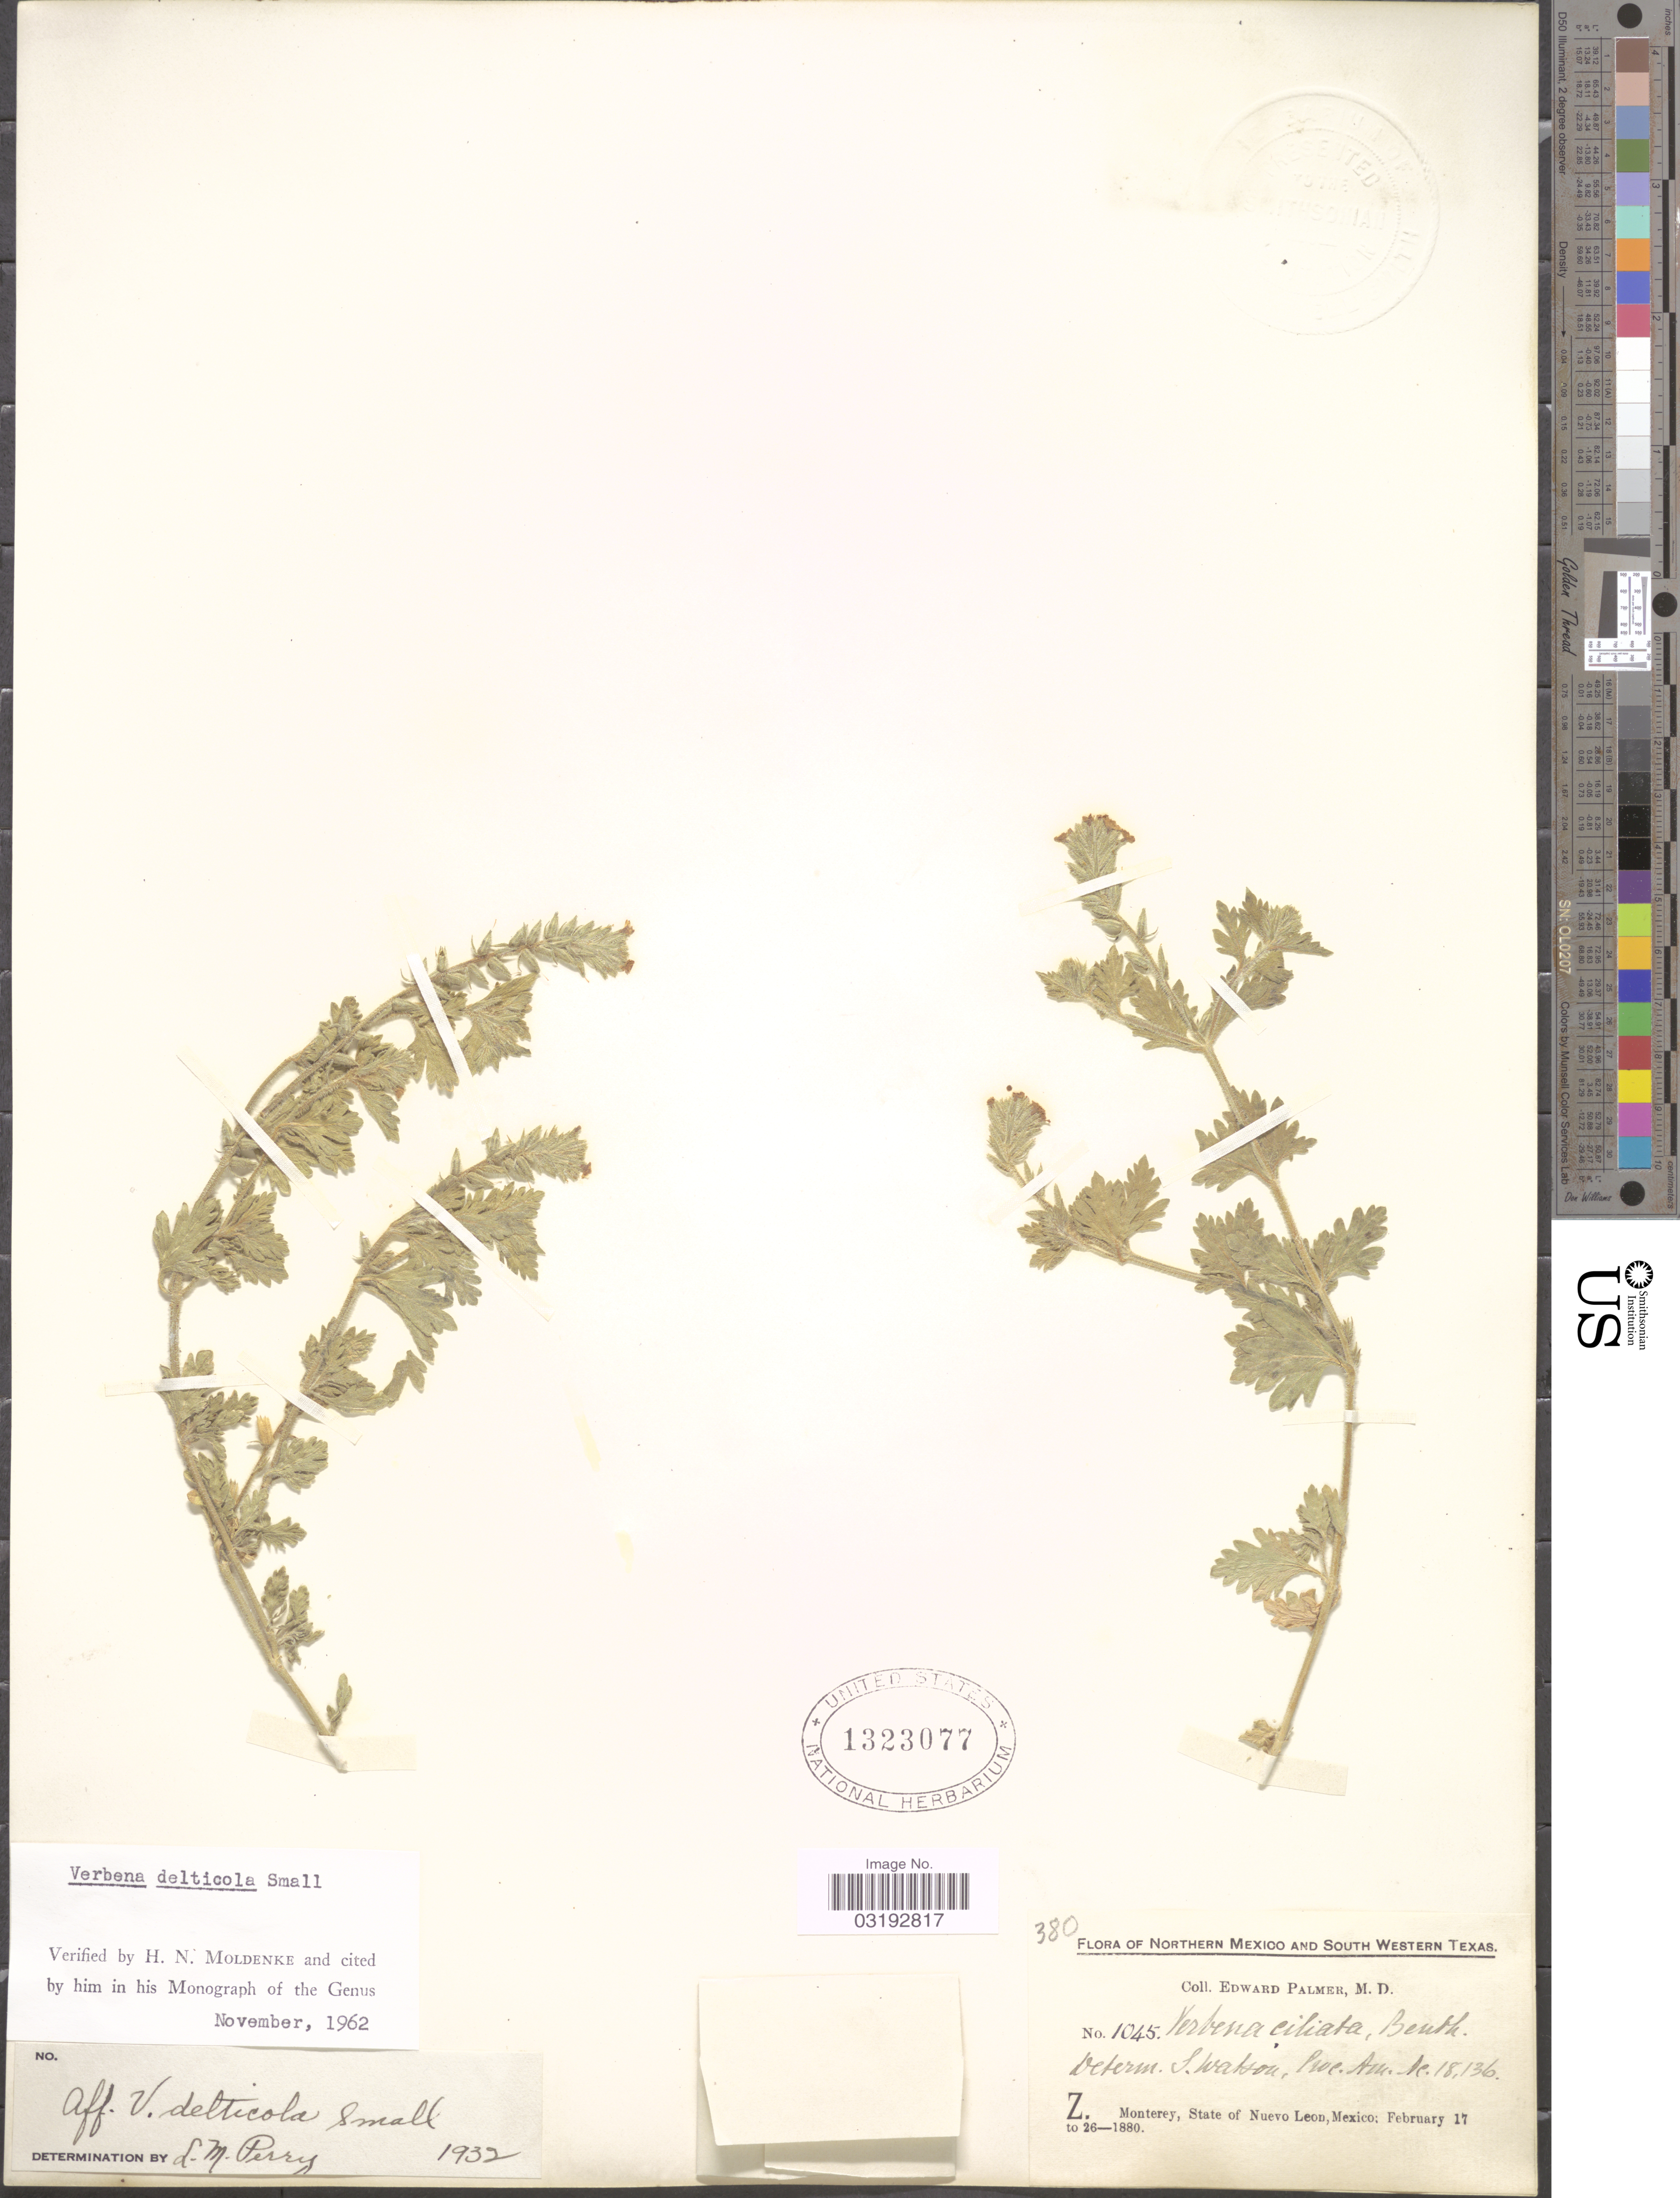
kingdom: Plantae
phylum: Tracheophyta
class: Magnoliopsida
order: Lamiales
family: Verbenaceae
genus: Verbena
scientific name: Verbena delticola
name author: Small ex Perry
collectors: E. Palmer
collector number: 1045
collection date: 1880-02-17/1880-02-26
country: Mexico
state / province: Nuevo León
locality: Monterey, Northern Mexico.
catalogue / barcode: US 1323077